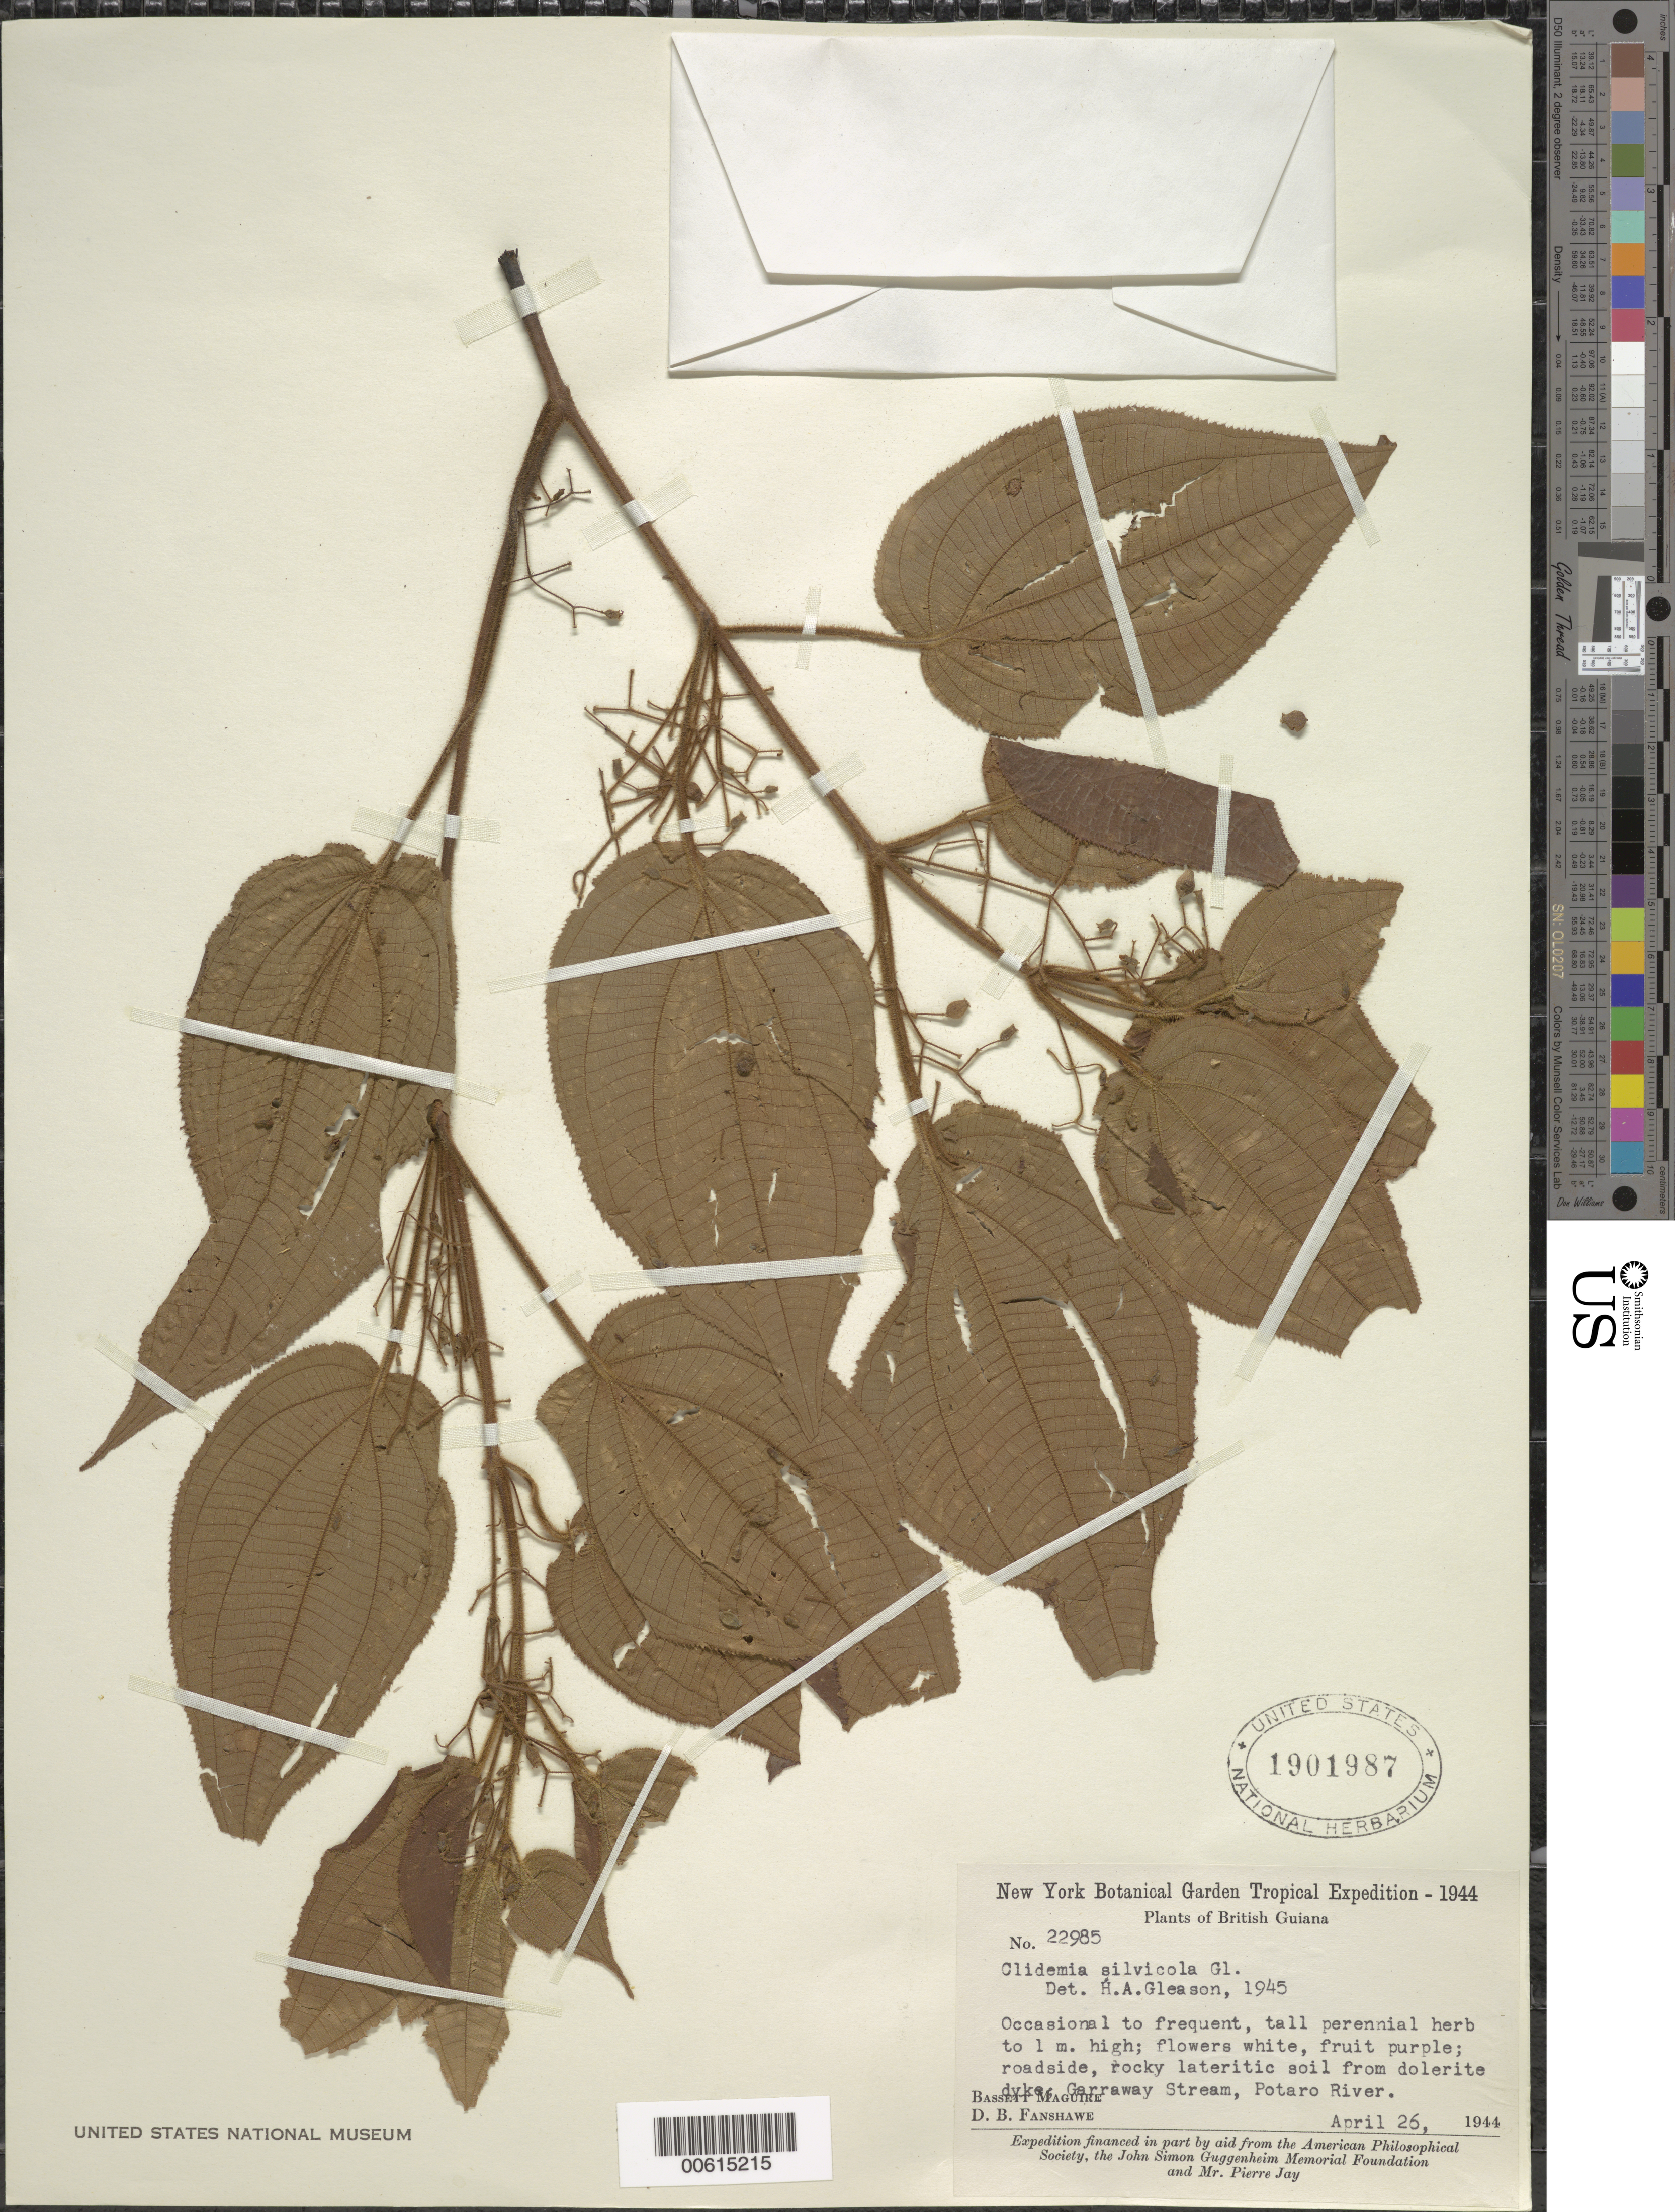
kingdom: Plantae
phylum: Tracheophyta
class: Magnoliopsida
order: Myrtales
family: Melastomataceae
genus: Clidemia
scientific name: Clidemia silvicola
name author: Gleason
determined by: Gleason, H. A.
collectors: B. Maguire & D. B. Fanshawe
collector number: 22985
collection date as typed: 26-Apr-44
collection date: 1944-04-26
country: Guyana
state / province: Potaro-Siparuni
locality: Garraway Stream, Potaro River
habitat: Roadside, rocky lateritic soil from dolerite dyke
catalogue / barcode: US 1901987